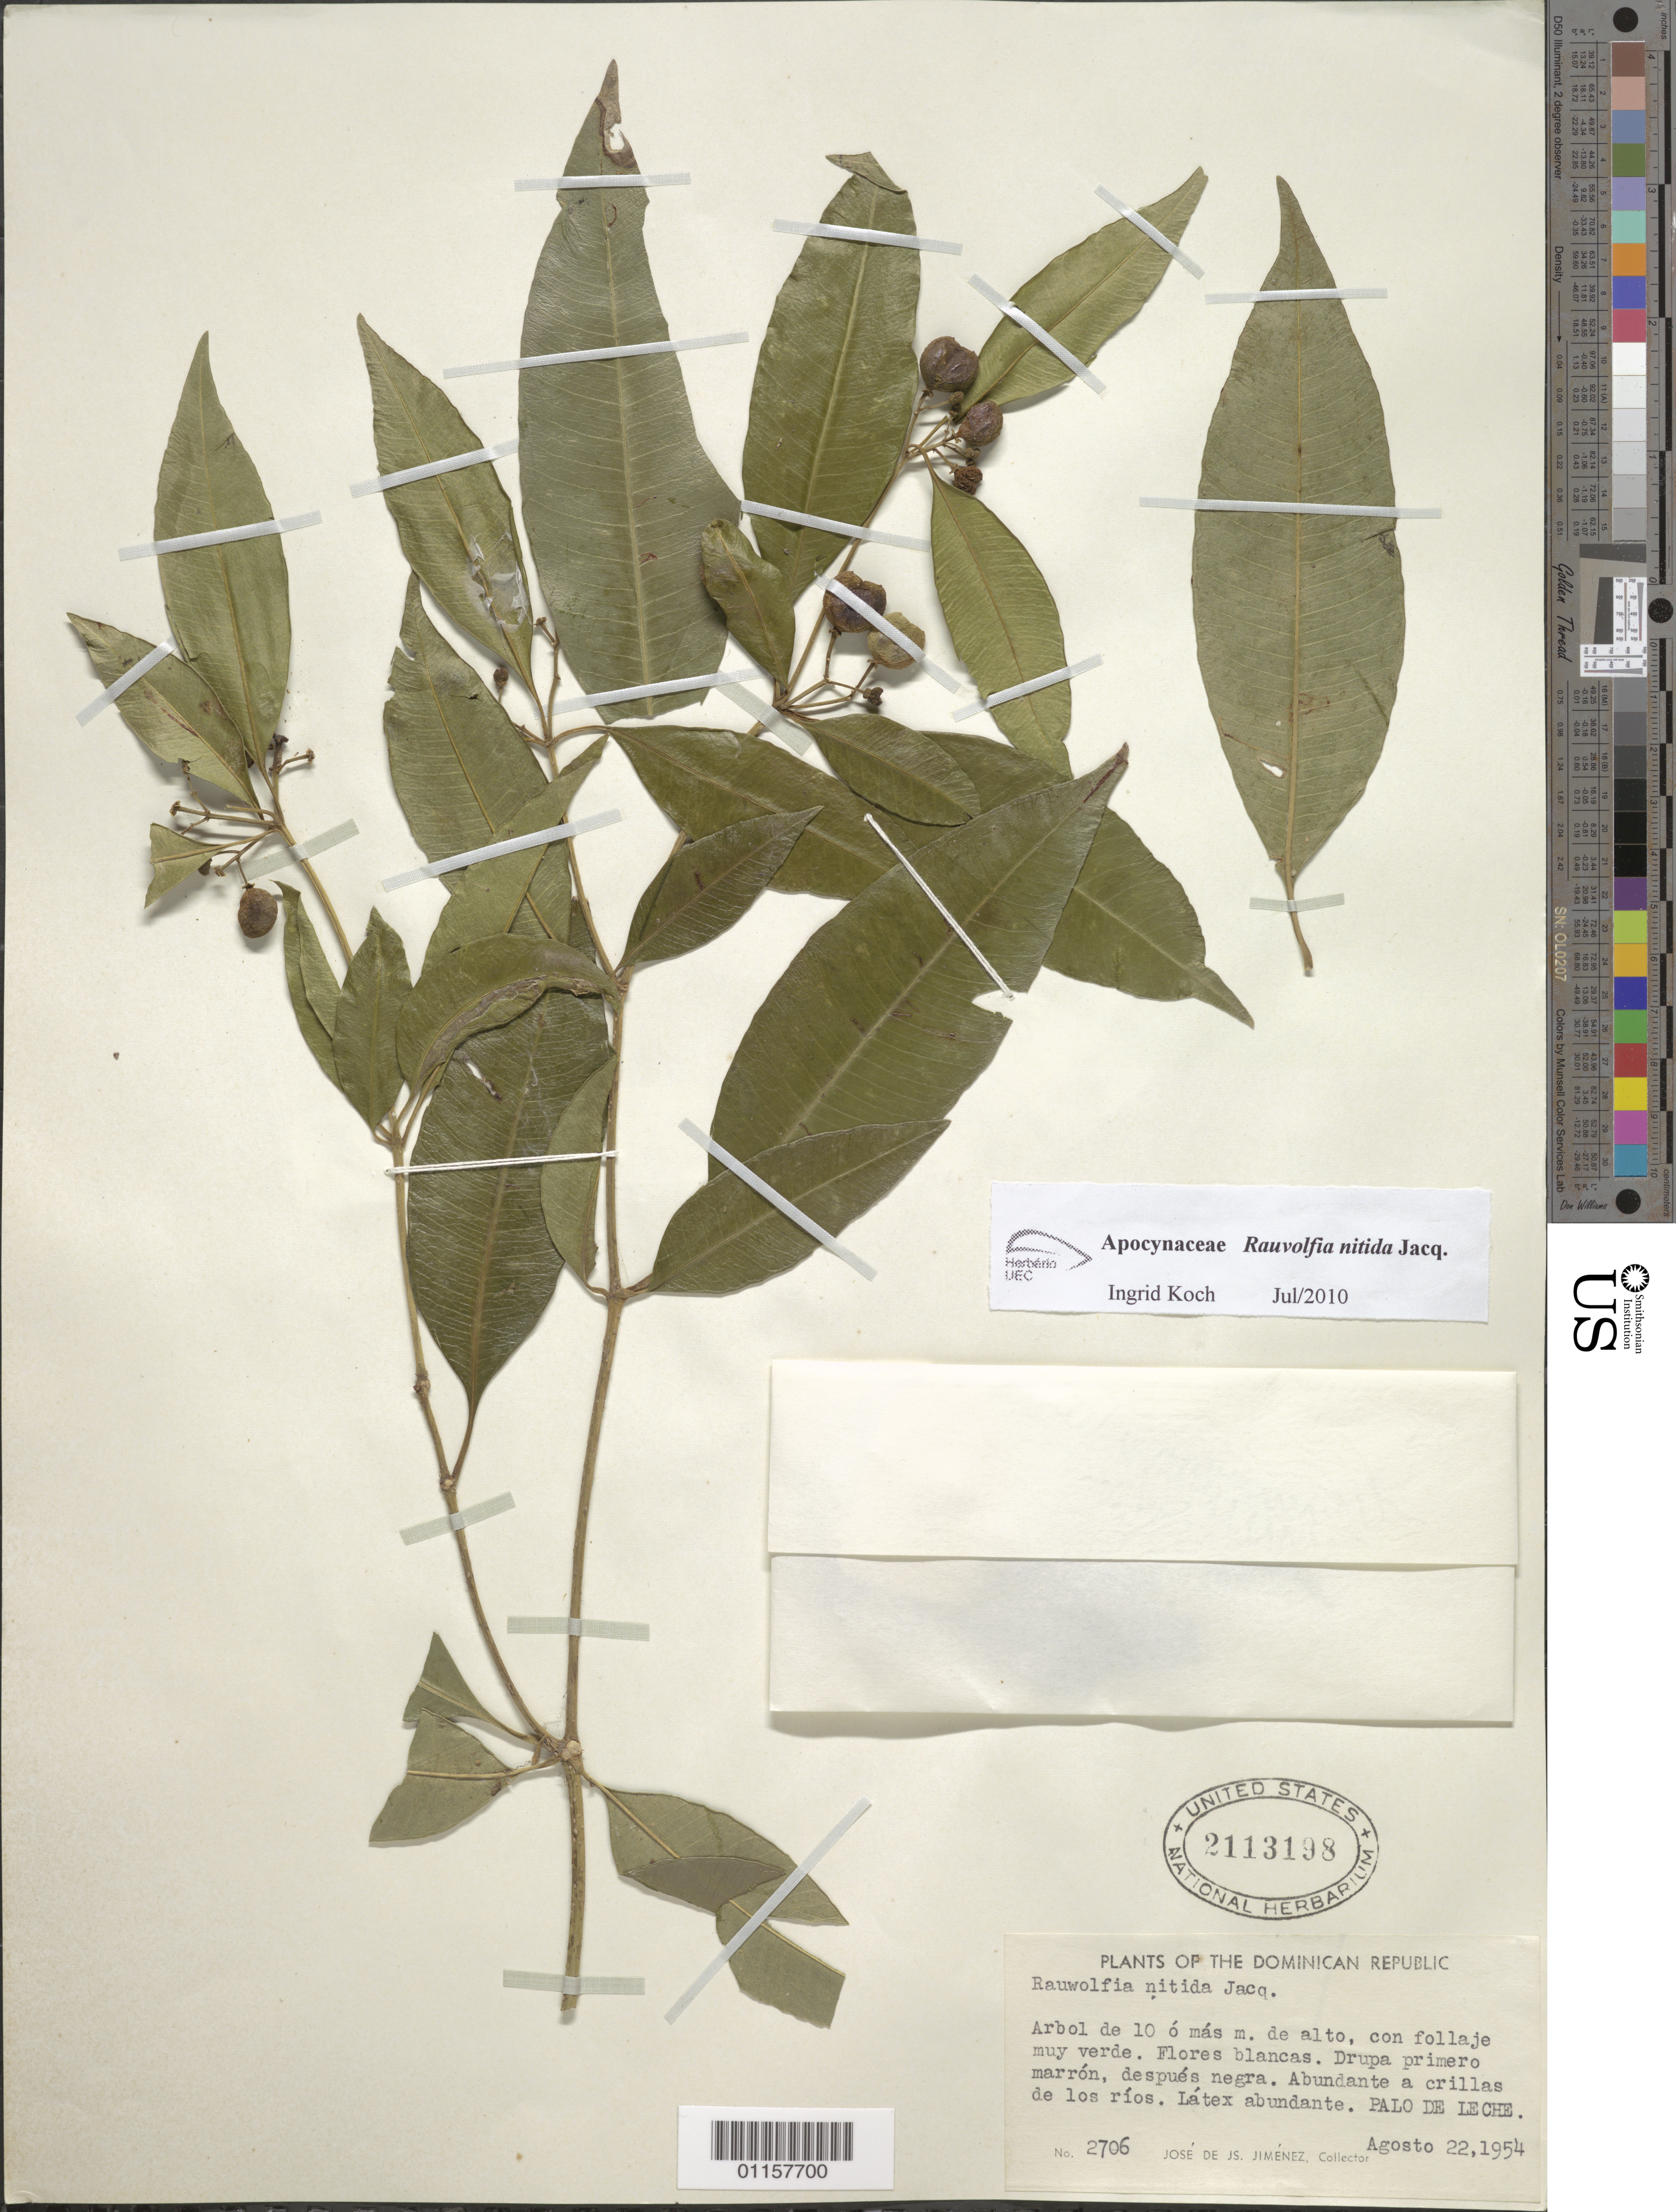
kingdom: Plantae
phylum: Tracheophyta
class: Magnoliopsida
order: Gentianales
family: Apocynaceae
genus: Rauvolfia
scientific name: Rauvolfia nitida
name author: Jacq.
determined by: Koch, I.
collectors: J. J. Jiménez Almonte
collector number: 2706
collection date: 1954-08-22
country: Dominican Republic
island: Hispaniola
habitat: Abundante a crillas de los ríos.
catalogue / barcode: US 2113198